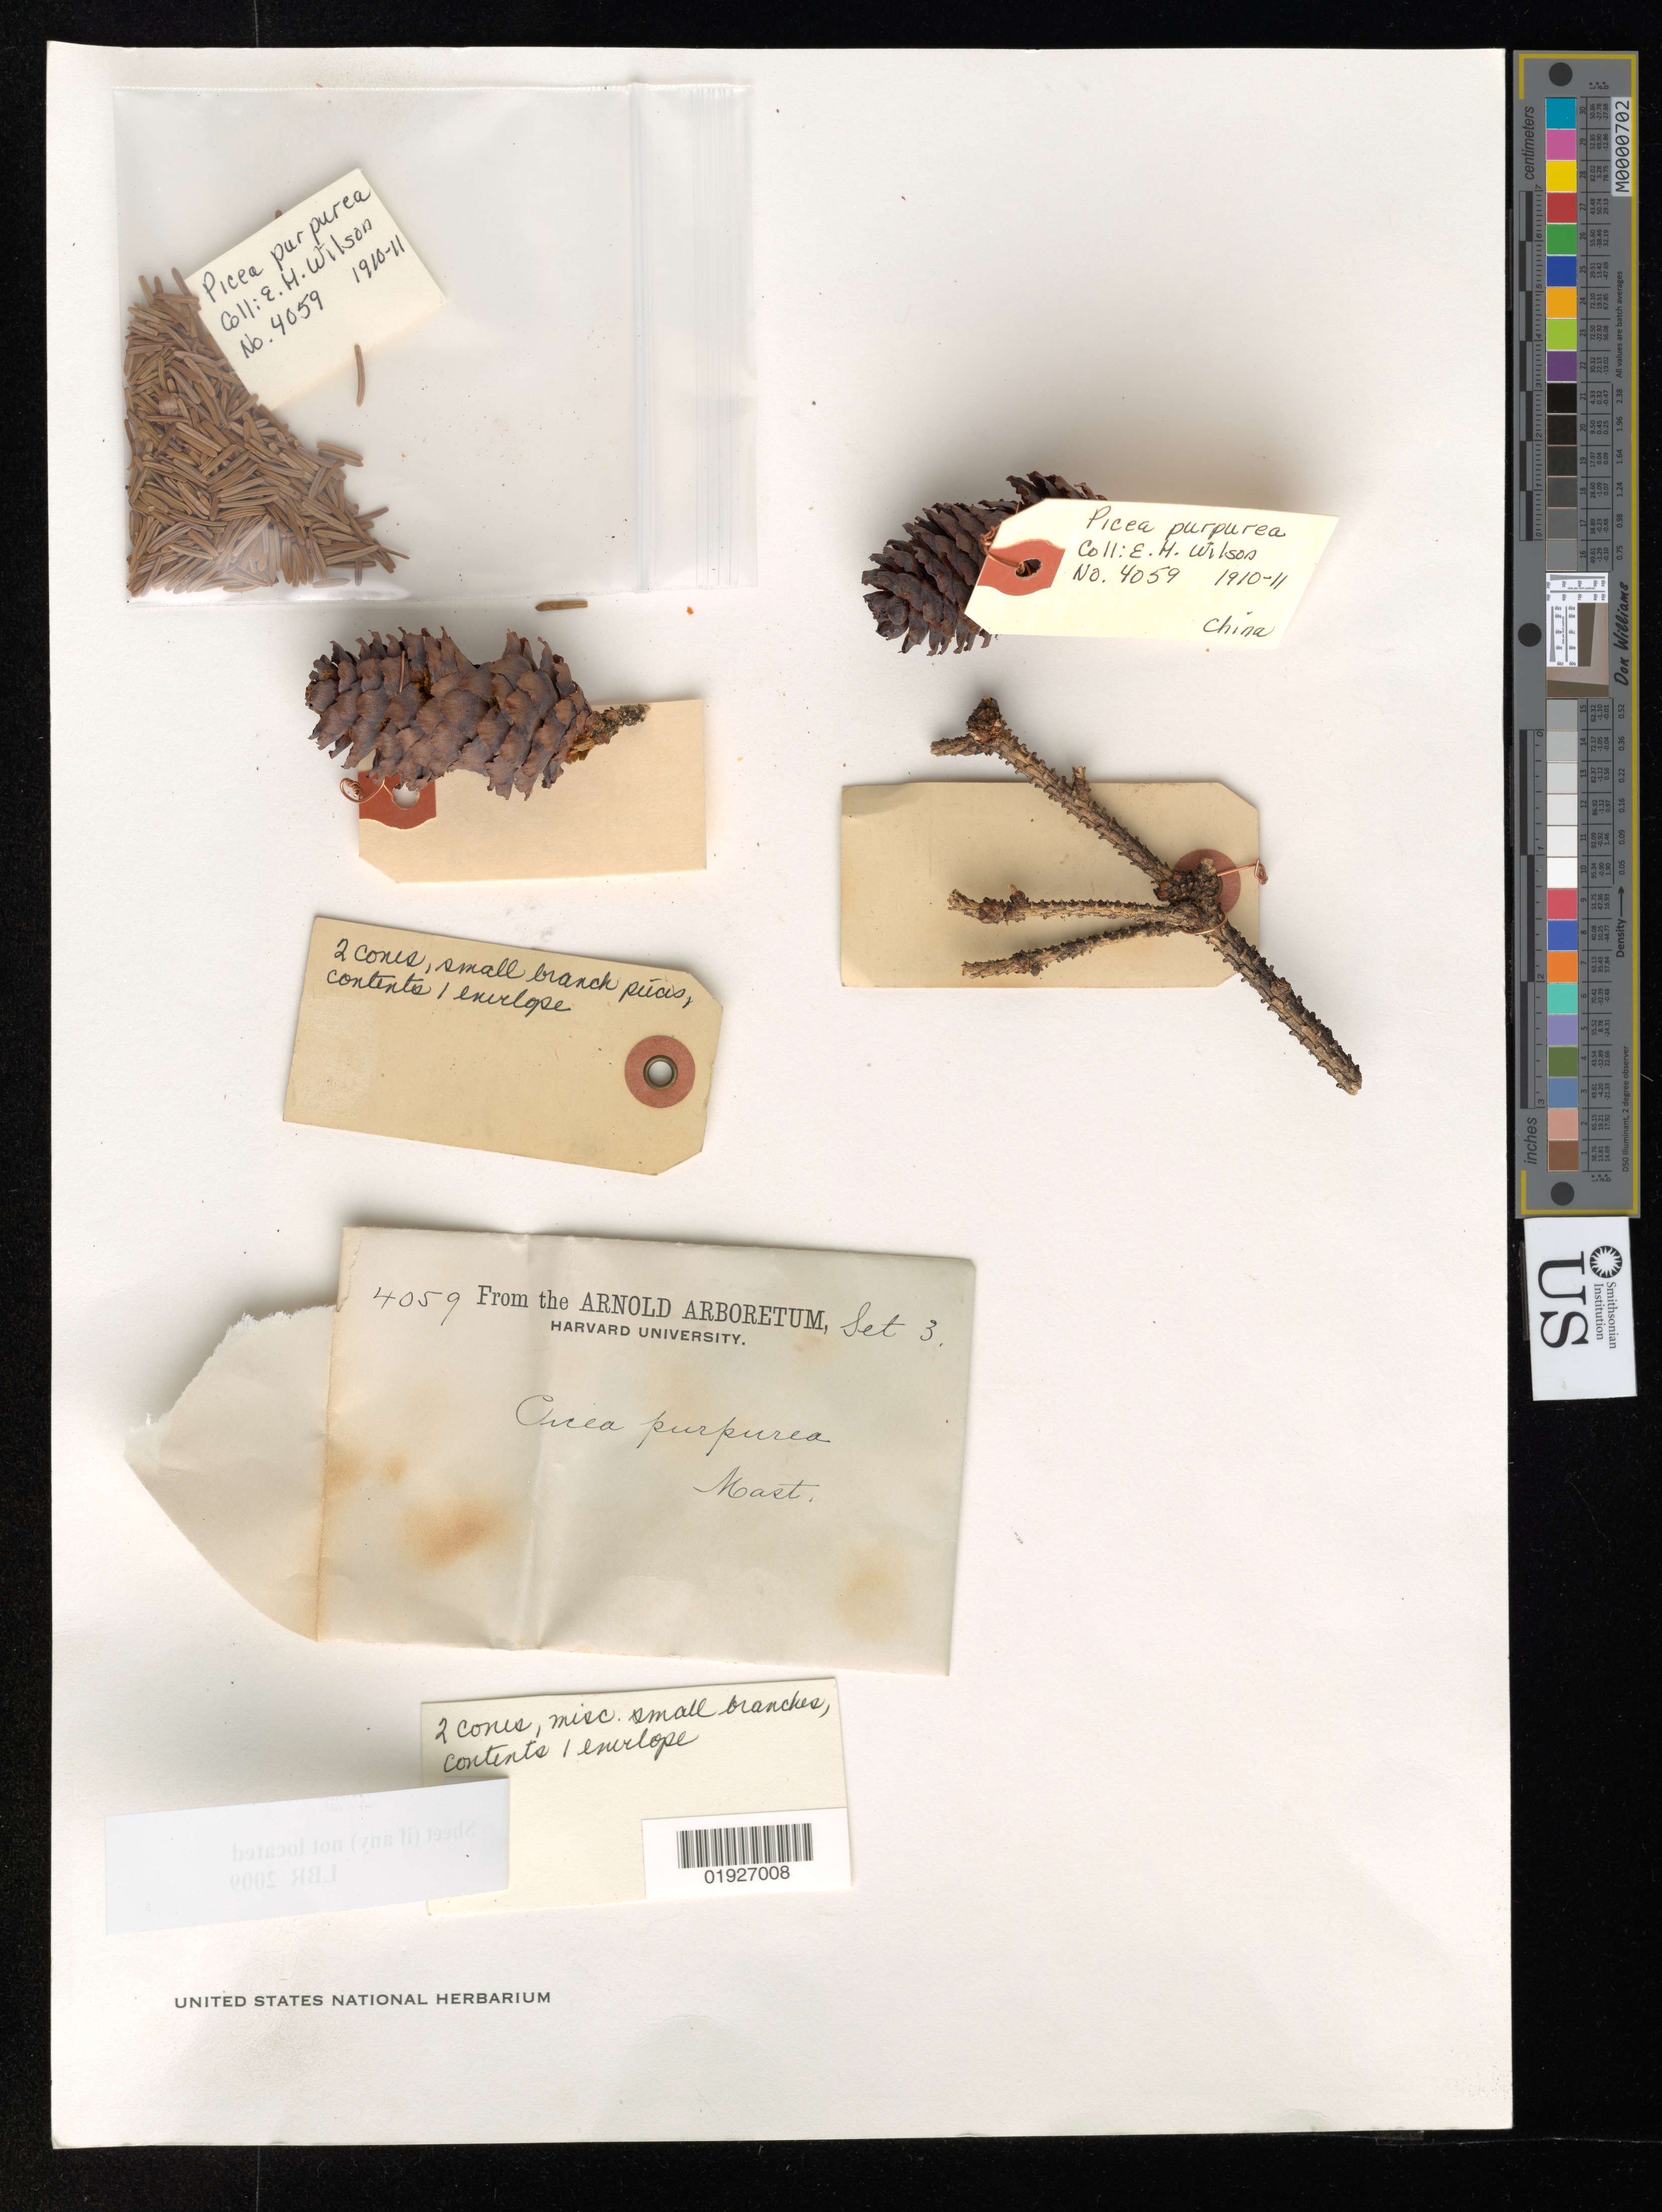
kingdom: Plantae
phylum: Tracheophyta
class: Pinopsida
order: Pinales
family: Pinaceae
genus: Picea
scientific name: Picea purpurea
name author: Mast.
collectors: E. H. Wilson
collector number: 4059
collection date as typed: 1910 to -- --- 1911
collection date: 1910/1911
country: China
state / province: Sichuan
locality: Western Szechuan